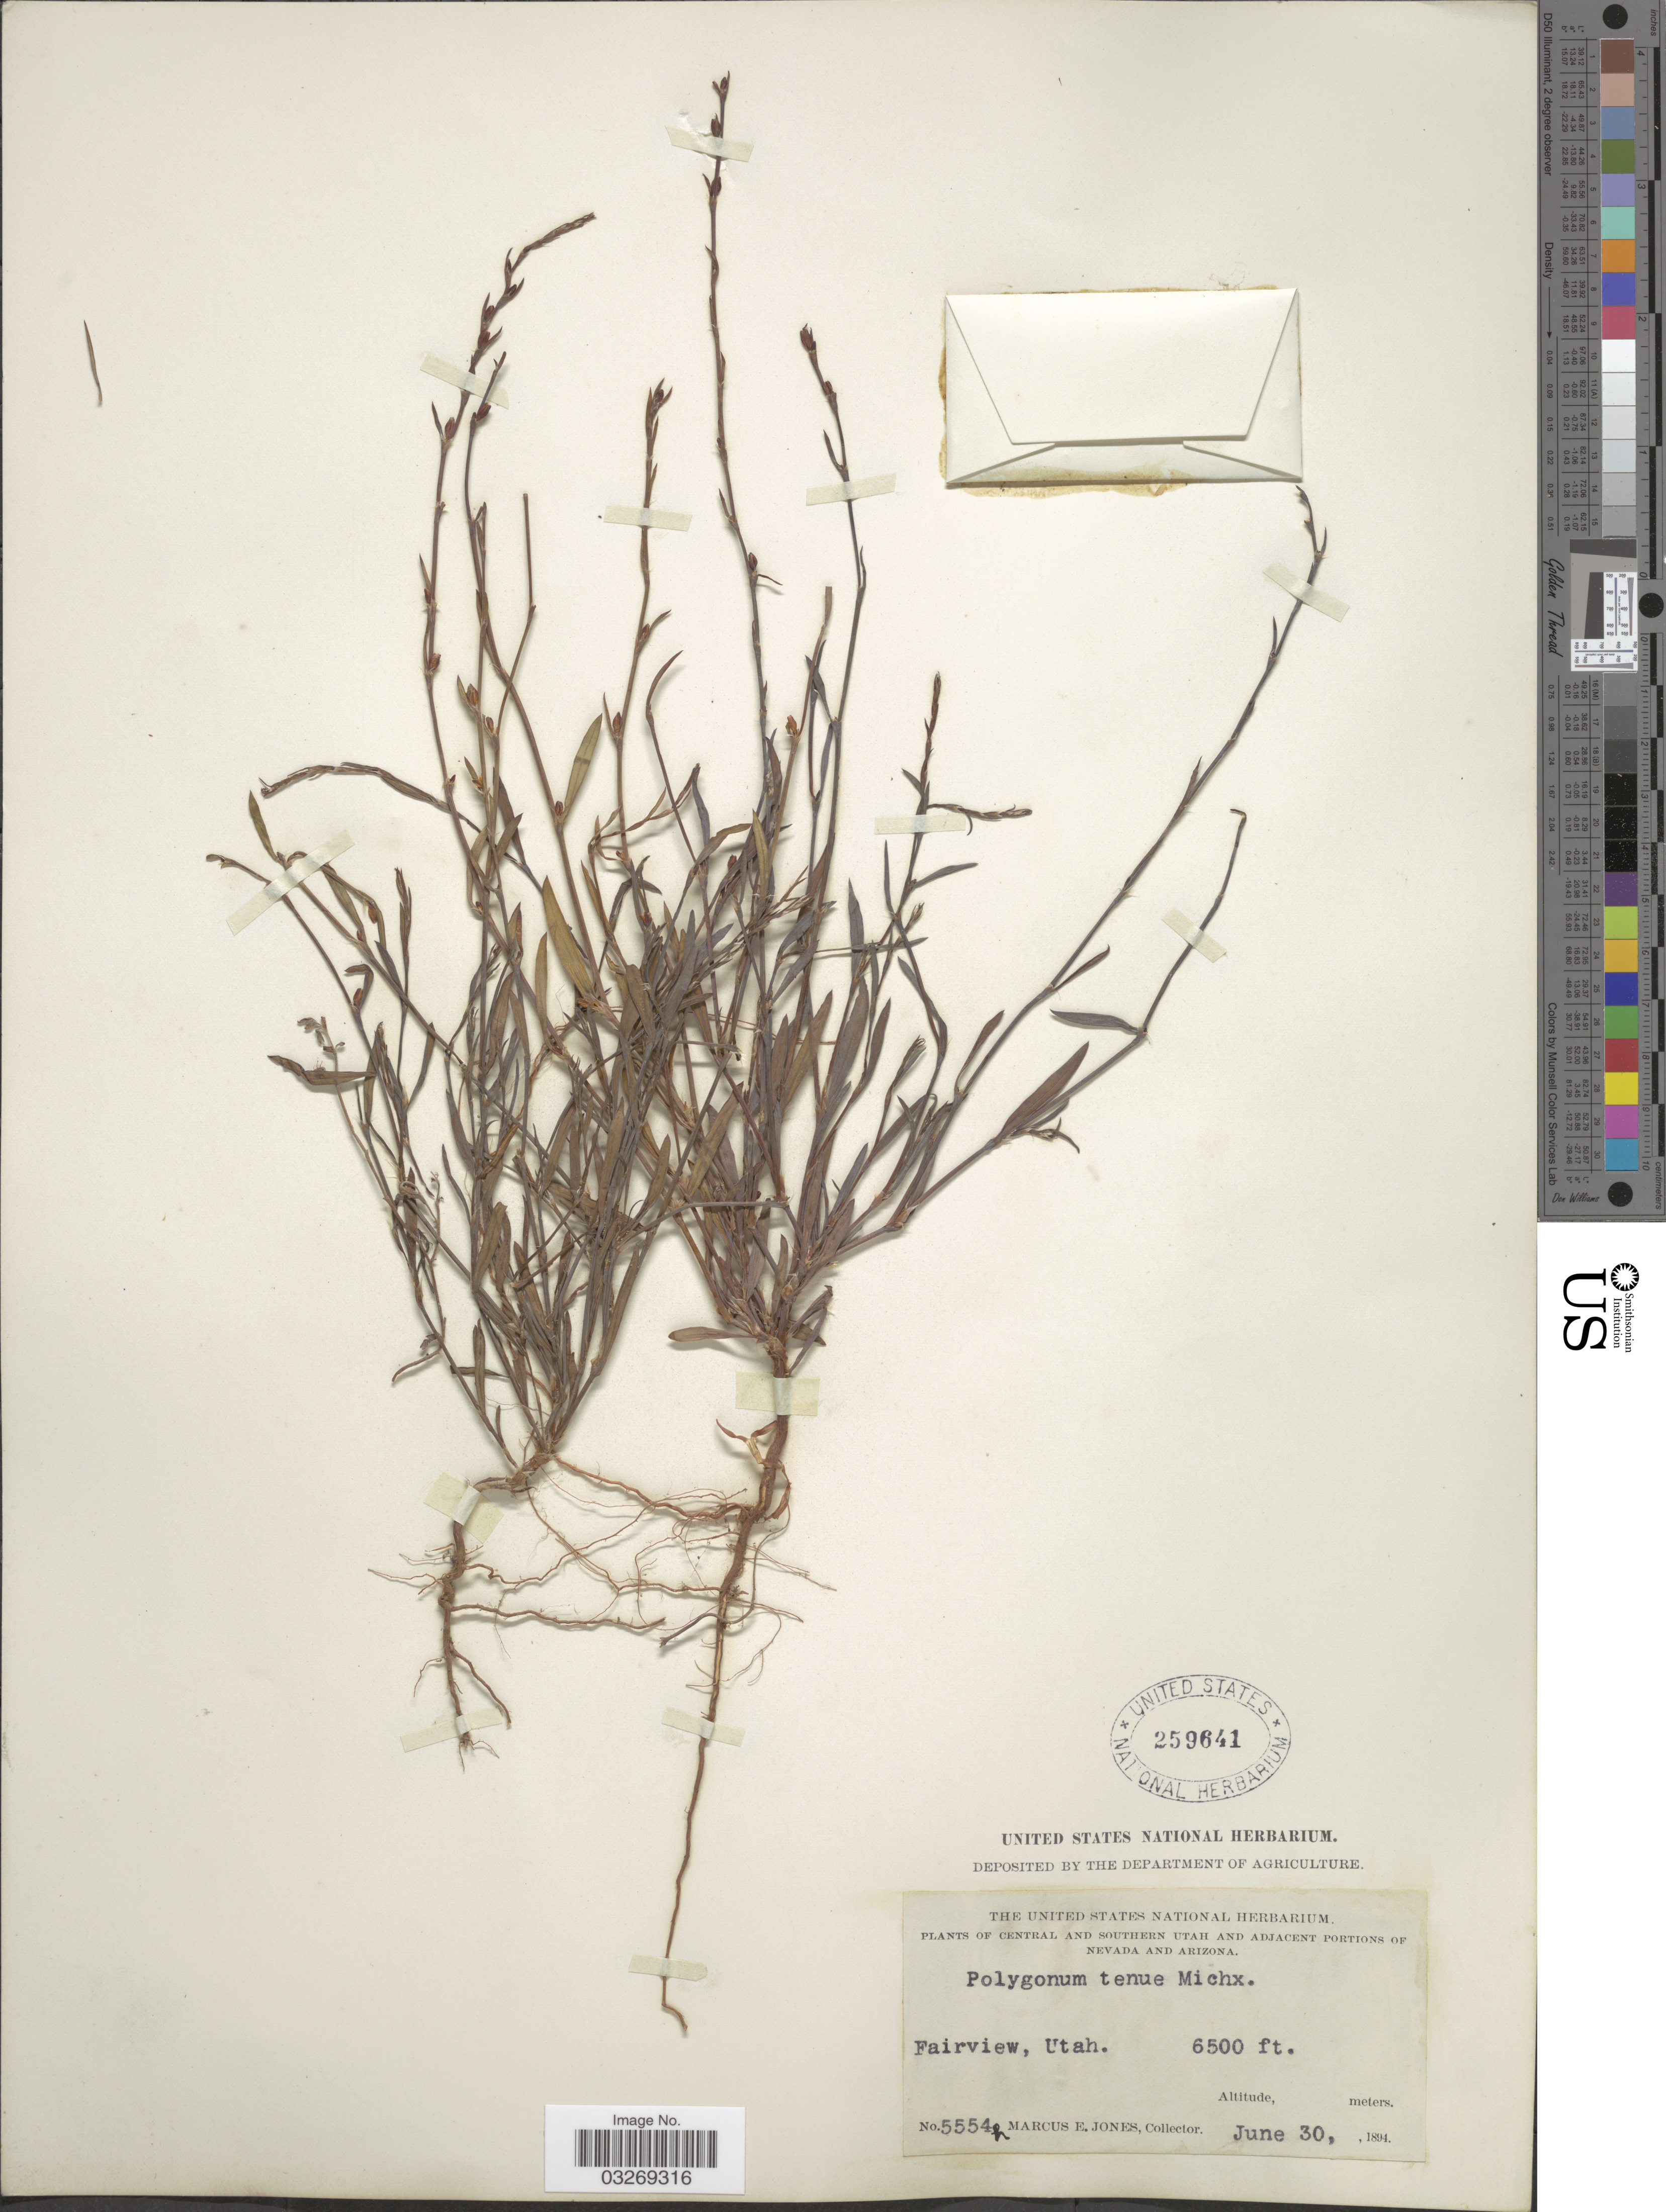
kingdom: Plantae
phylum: Tracheophyta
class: Magnoliopsida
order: Caryophyllales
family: Polygonaceae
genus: Polygonum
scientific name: Polygonum douglasii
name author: Greene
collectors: M. E. Jones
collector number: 5554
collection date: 1894-06-30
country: United States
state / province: Utah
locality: Central and Southern Utah, Fairview.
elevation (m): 1981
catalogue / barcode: US 259641